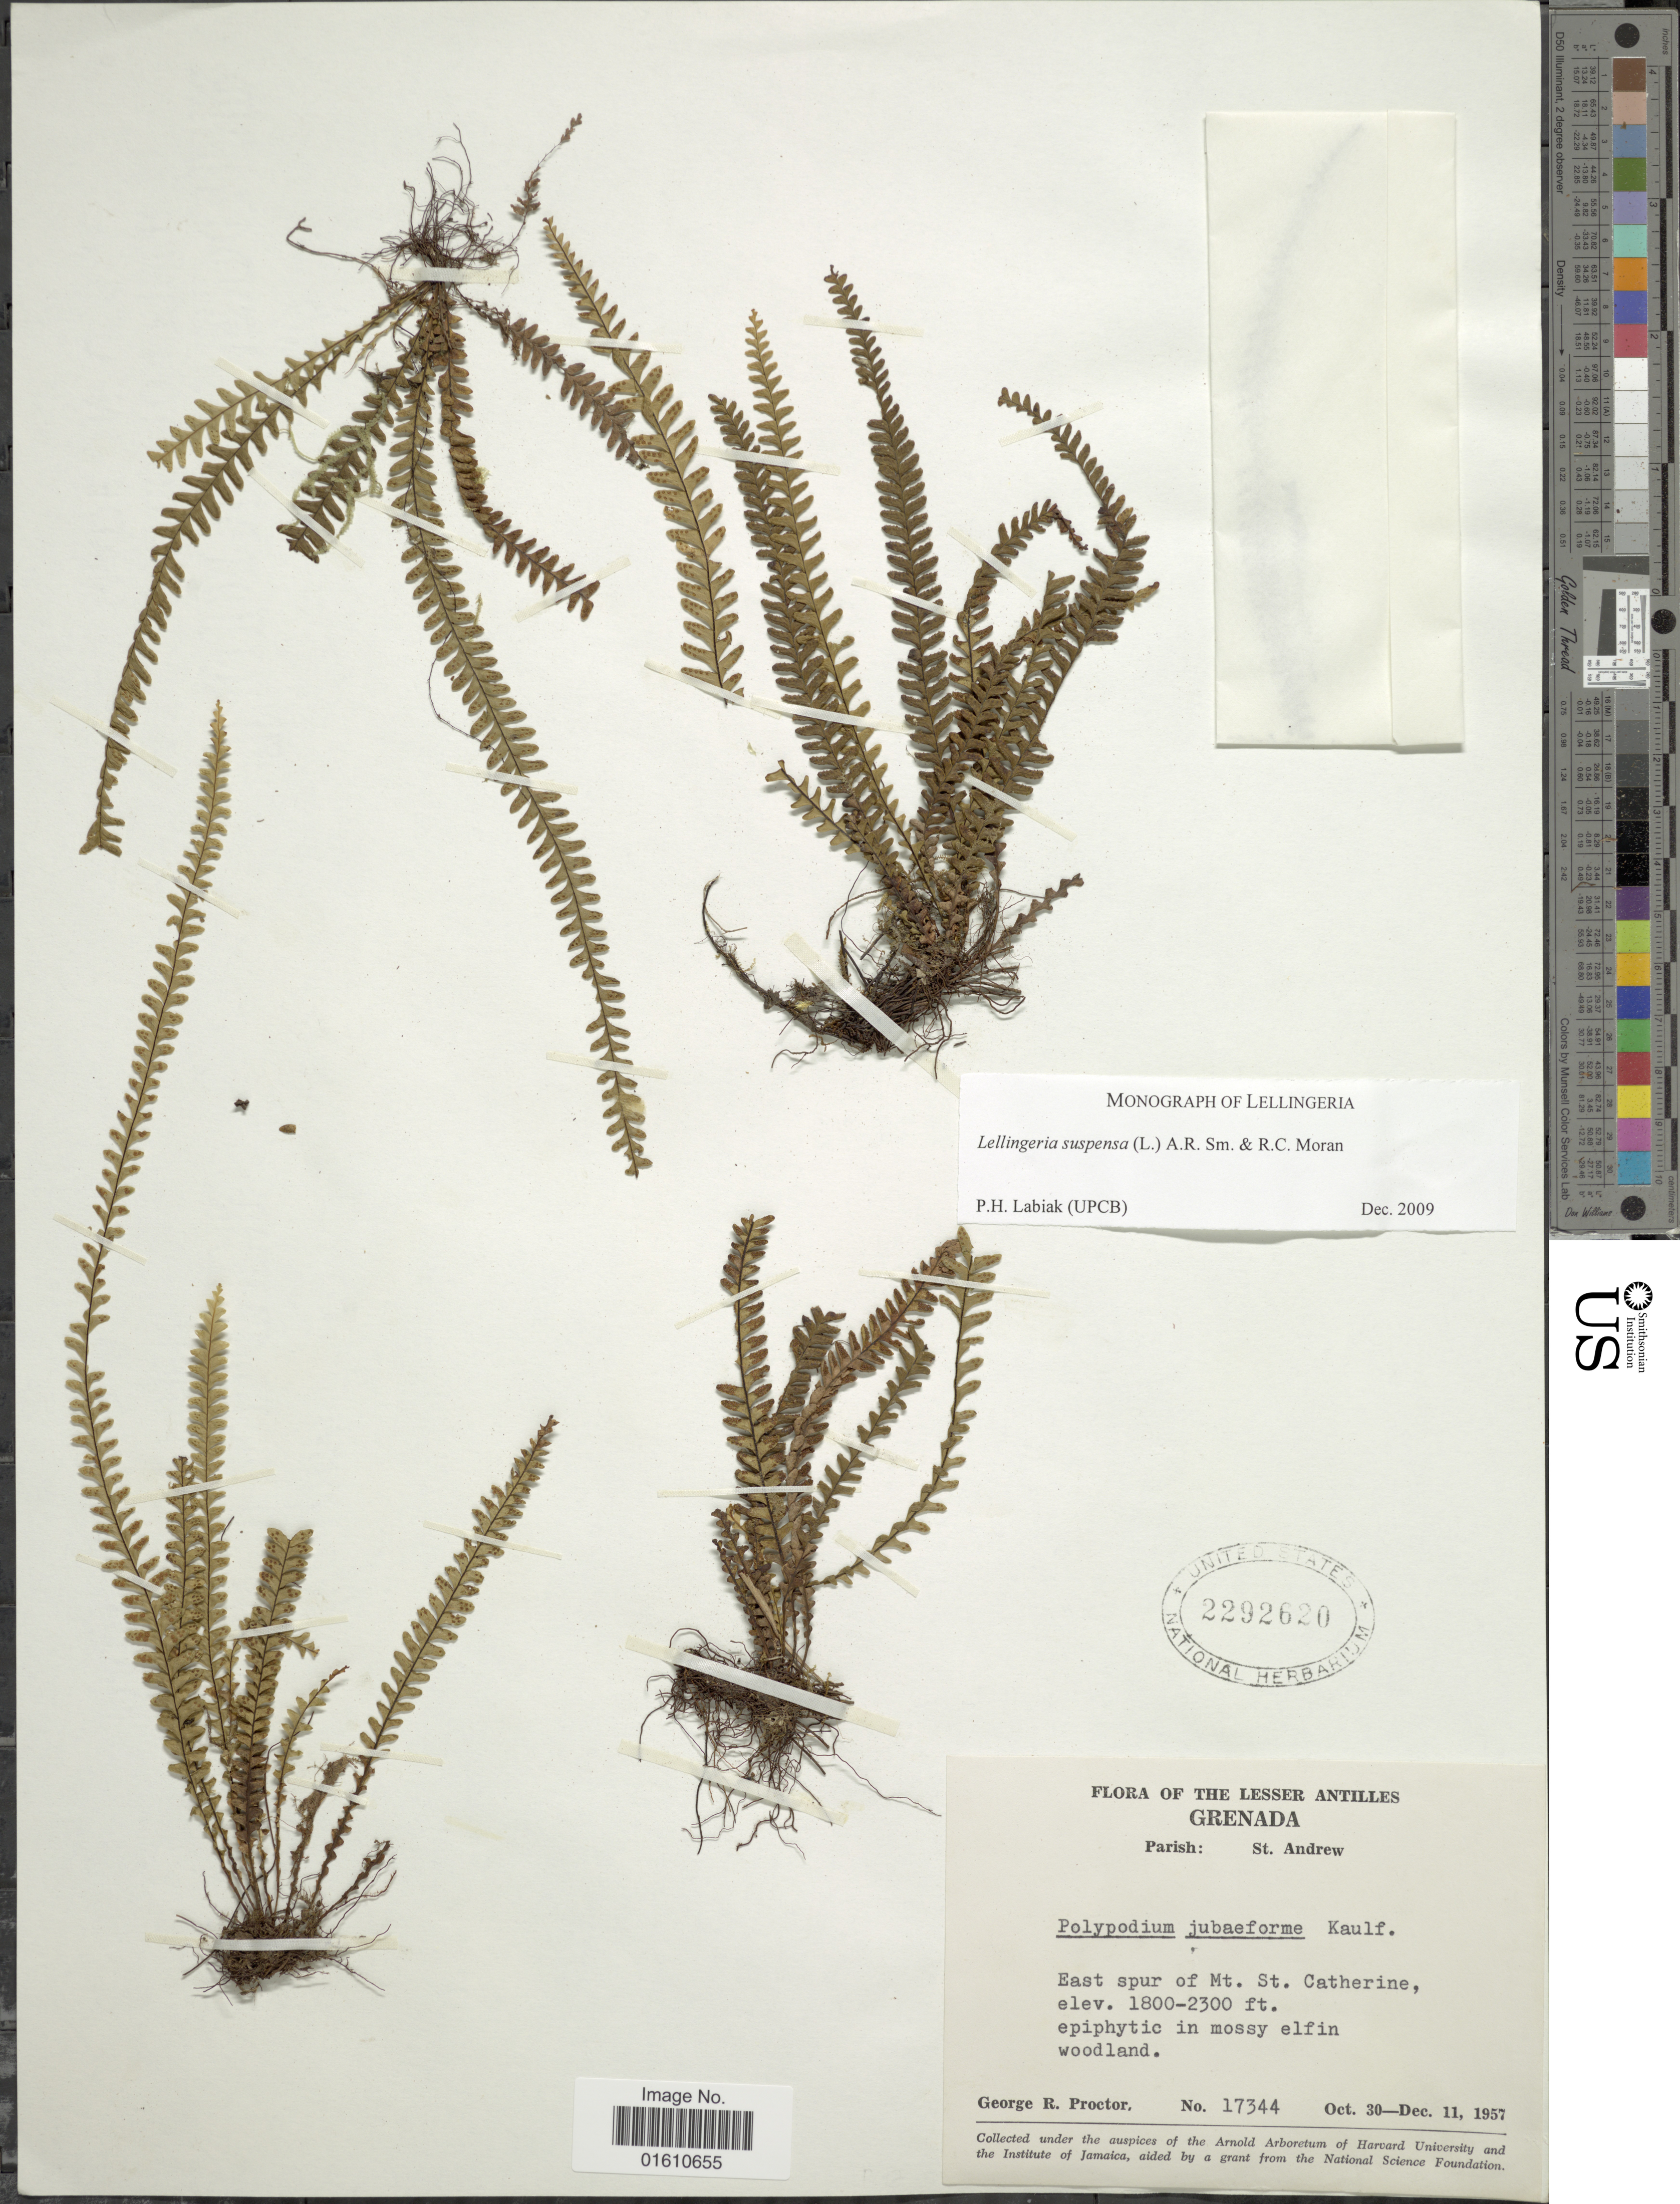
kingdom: Plantae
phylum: Tracheophyta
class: Polypodiopsida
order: Polypodiales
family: Polypodiaceae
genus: Lellingeria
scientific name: Lellingeria suspensa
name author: (L.) A.R. Sm. & R.C. Moran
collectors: G. R. Proctor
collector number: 17344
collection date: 1957-10-30/1957-12-11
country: Grenada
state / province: Saint Andrew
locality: Parish: St. Andrew, East spur of Mt. St. Catherine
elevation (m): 549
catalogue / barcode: US 2292620